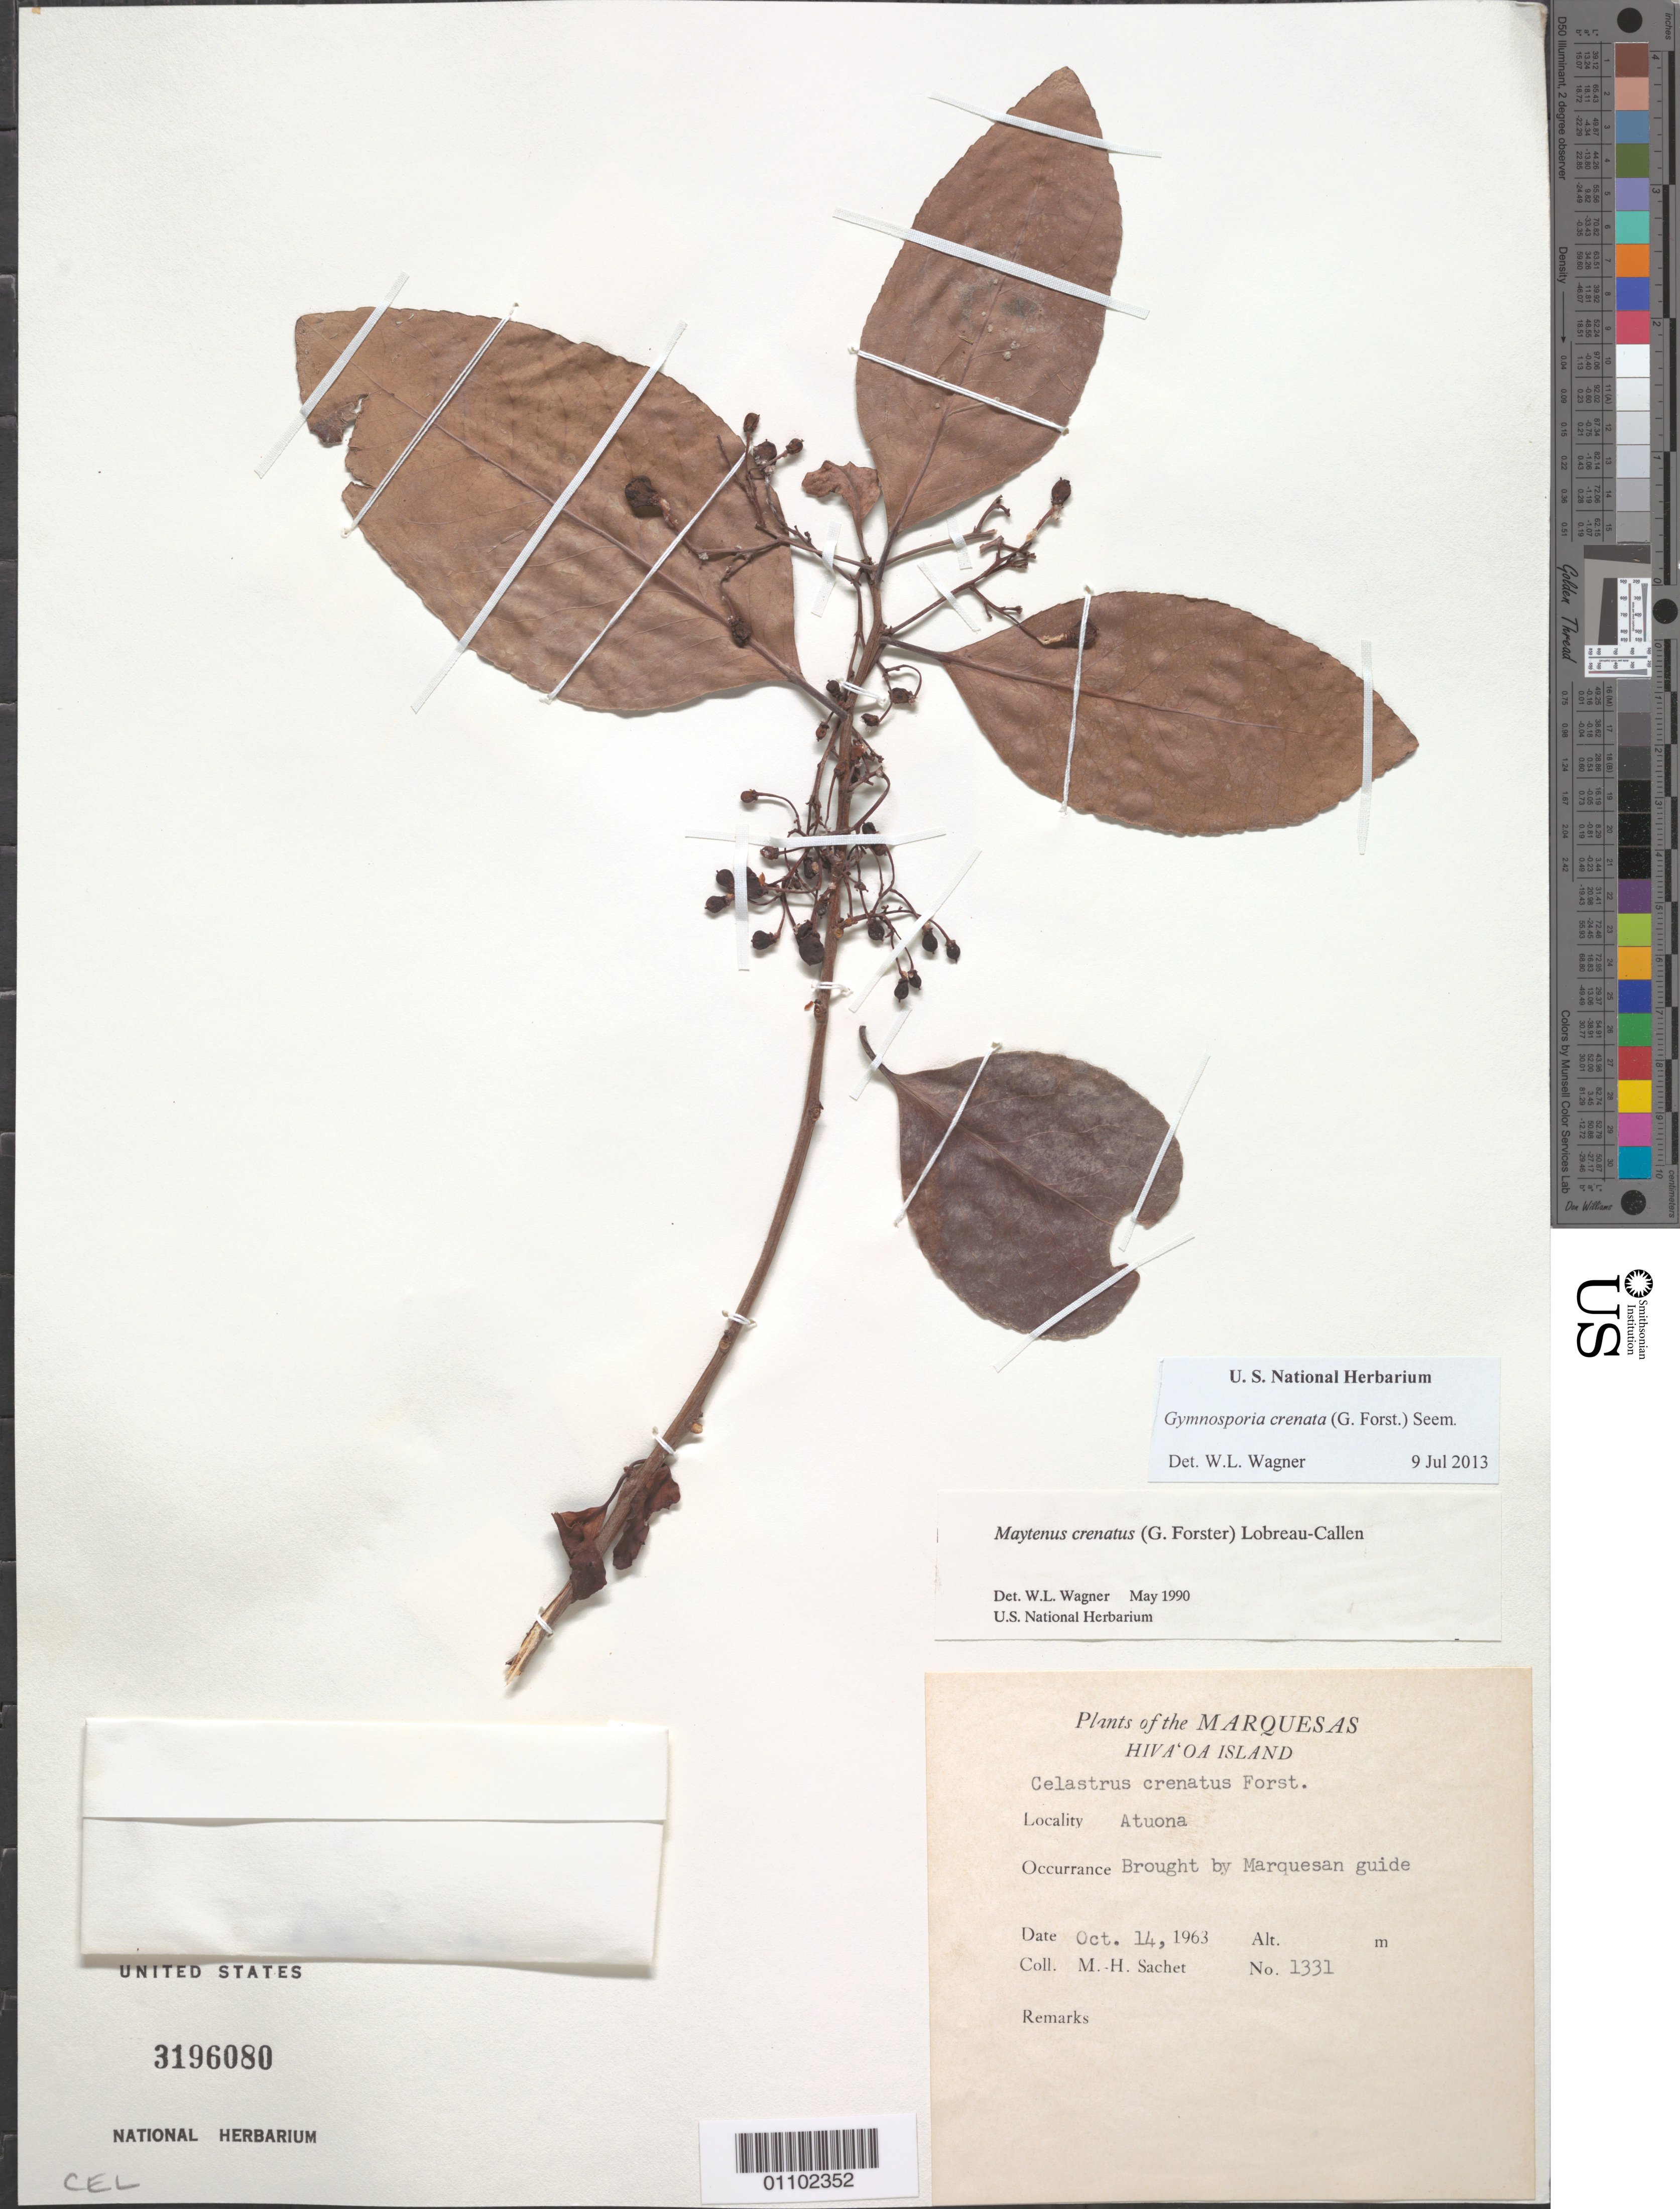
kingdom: Plantae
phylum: Tracheophyta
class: Magnoliopsida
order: Celastrales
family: Celastraceae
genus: Gymnosporia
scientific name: Gymnosporia crenata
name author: (G. Forst.) Seem.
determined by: Wagner, W. L., (BOT), Smithsonian Institution - National Museum of Natural History (UNITED STATES)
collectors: M.-H. Sachet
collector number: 1331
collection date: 1963-10-14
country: French Polynesia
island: Hiva Oa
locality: Atuona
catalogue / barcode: US 3196080